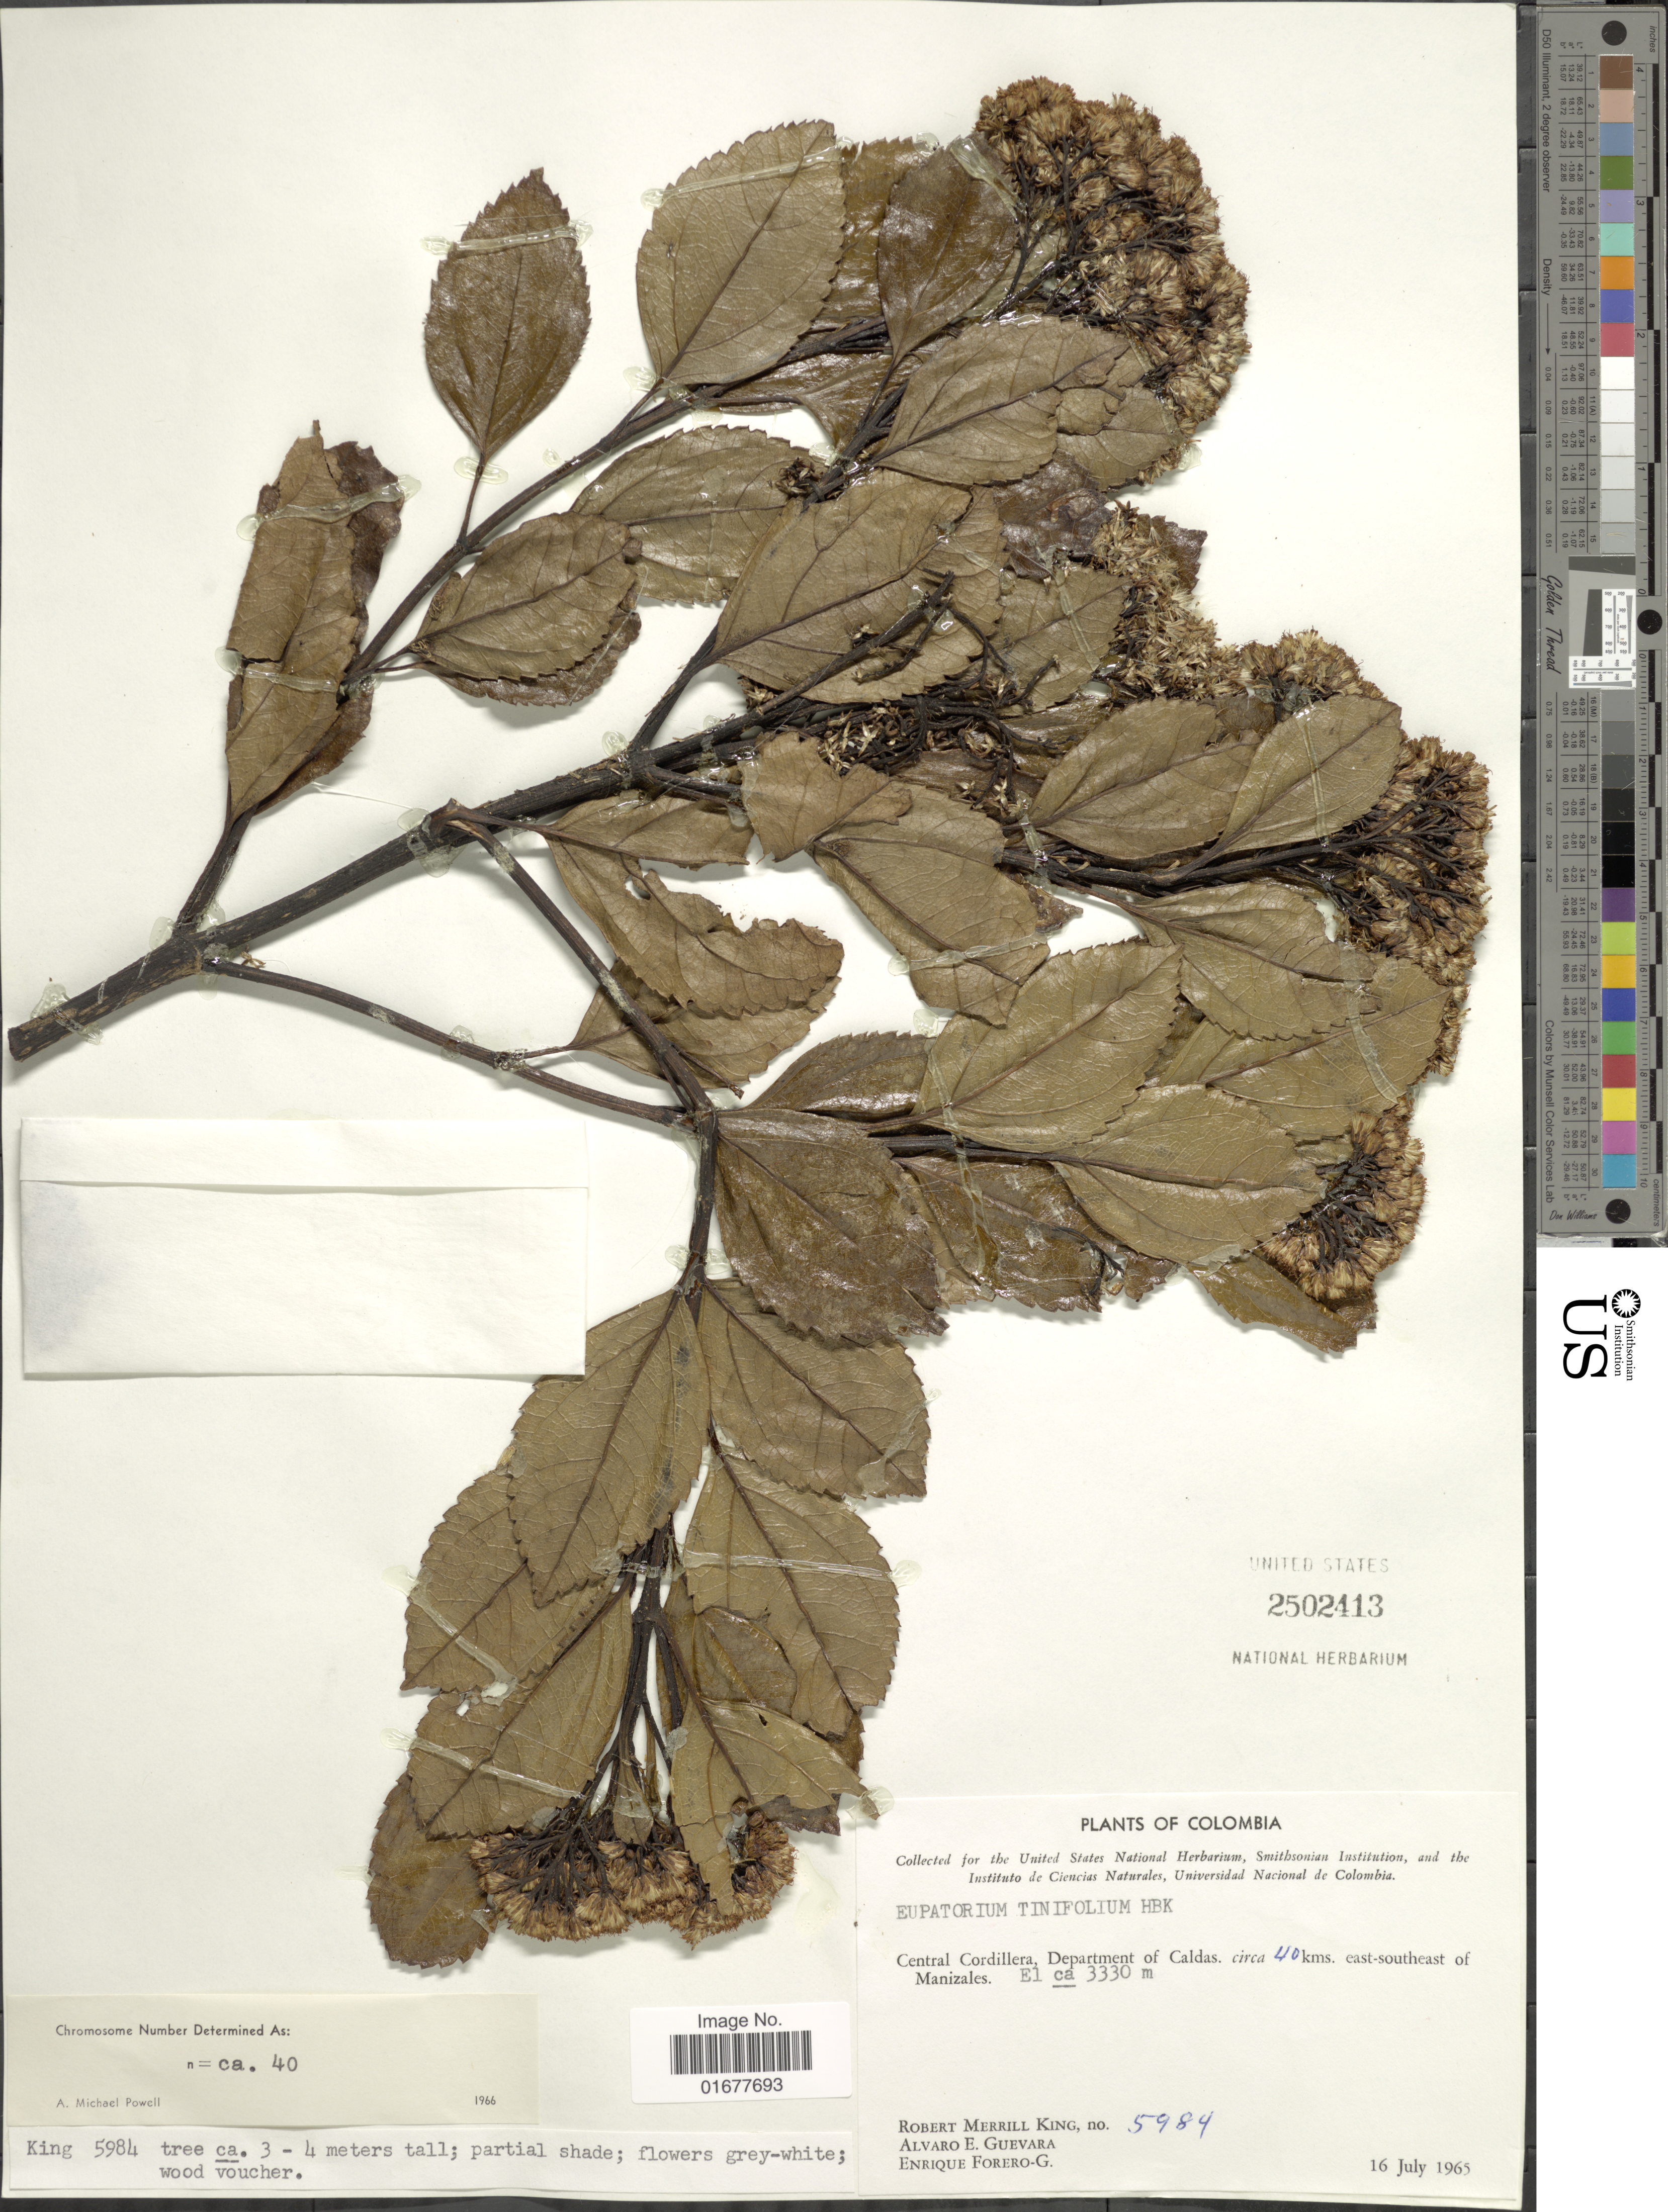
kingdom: Plantae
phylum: Tracheophyta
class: Magnoliopsida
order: Asterales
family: Asteraceae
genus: Ageratina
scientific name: Ageratina tinifolia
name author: (Kunth) R.M. King & H. Rob.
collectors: R. M. King, A. E. Guevara & E. Forero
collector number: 5984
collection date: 1965-07-16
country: Colombia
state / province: Caldas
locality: Central Cordillera, circa 40 kms. east-southeast of Manizales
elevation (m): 3330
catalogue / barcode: US 2502413